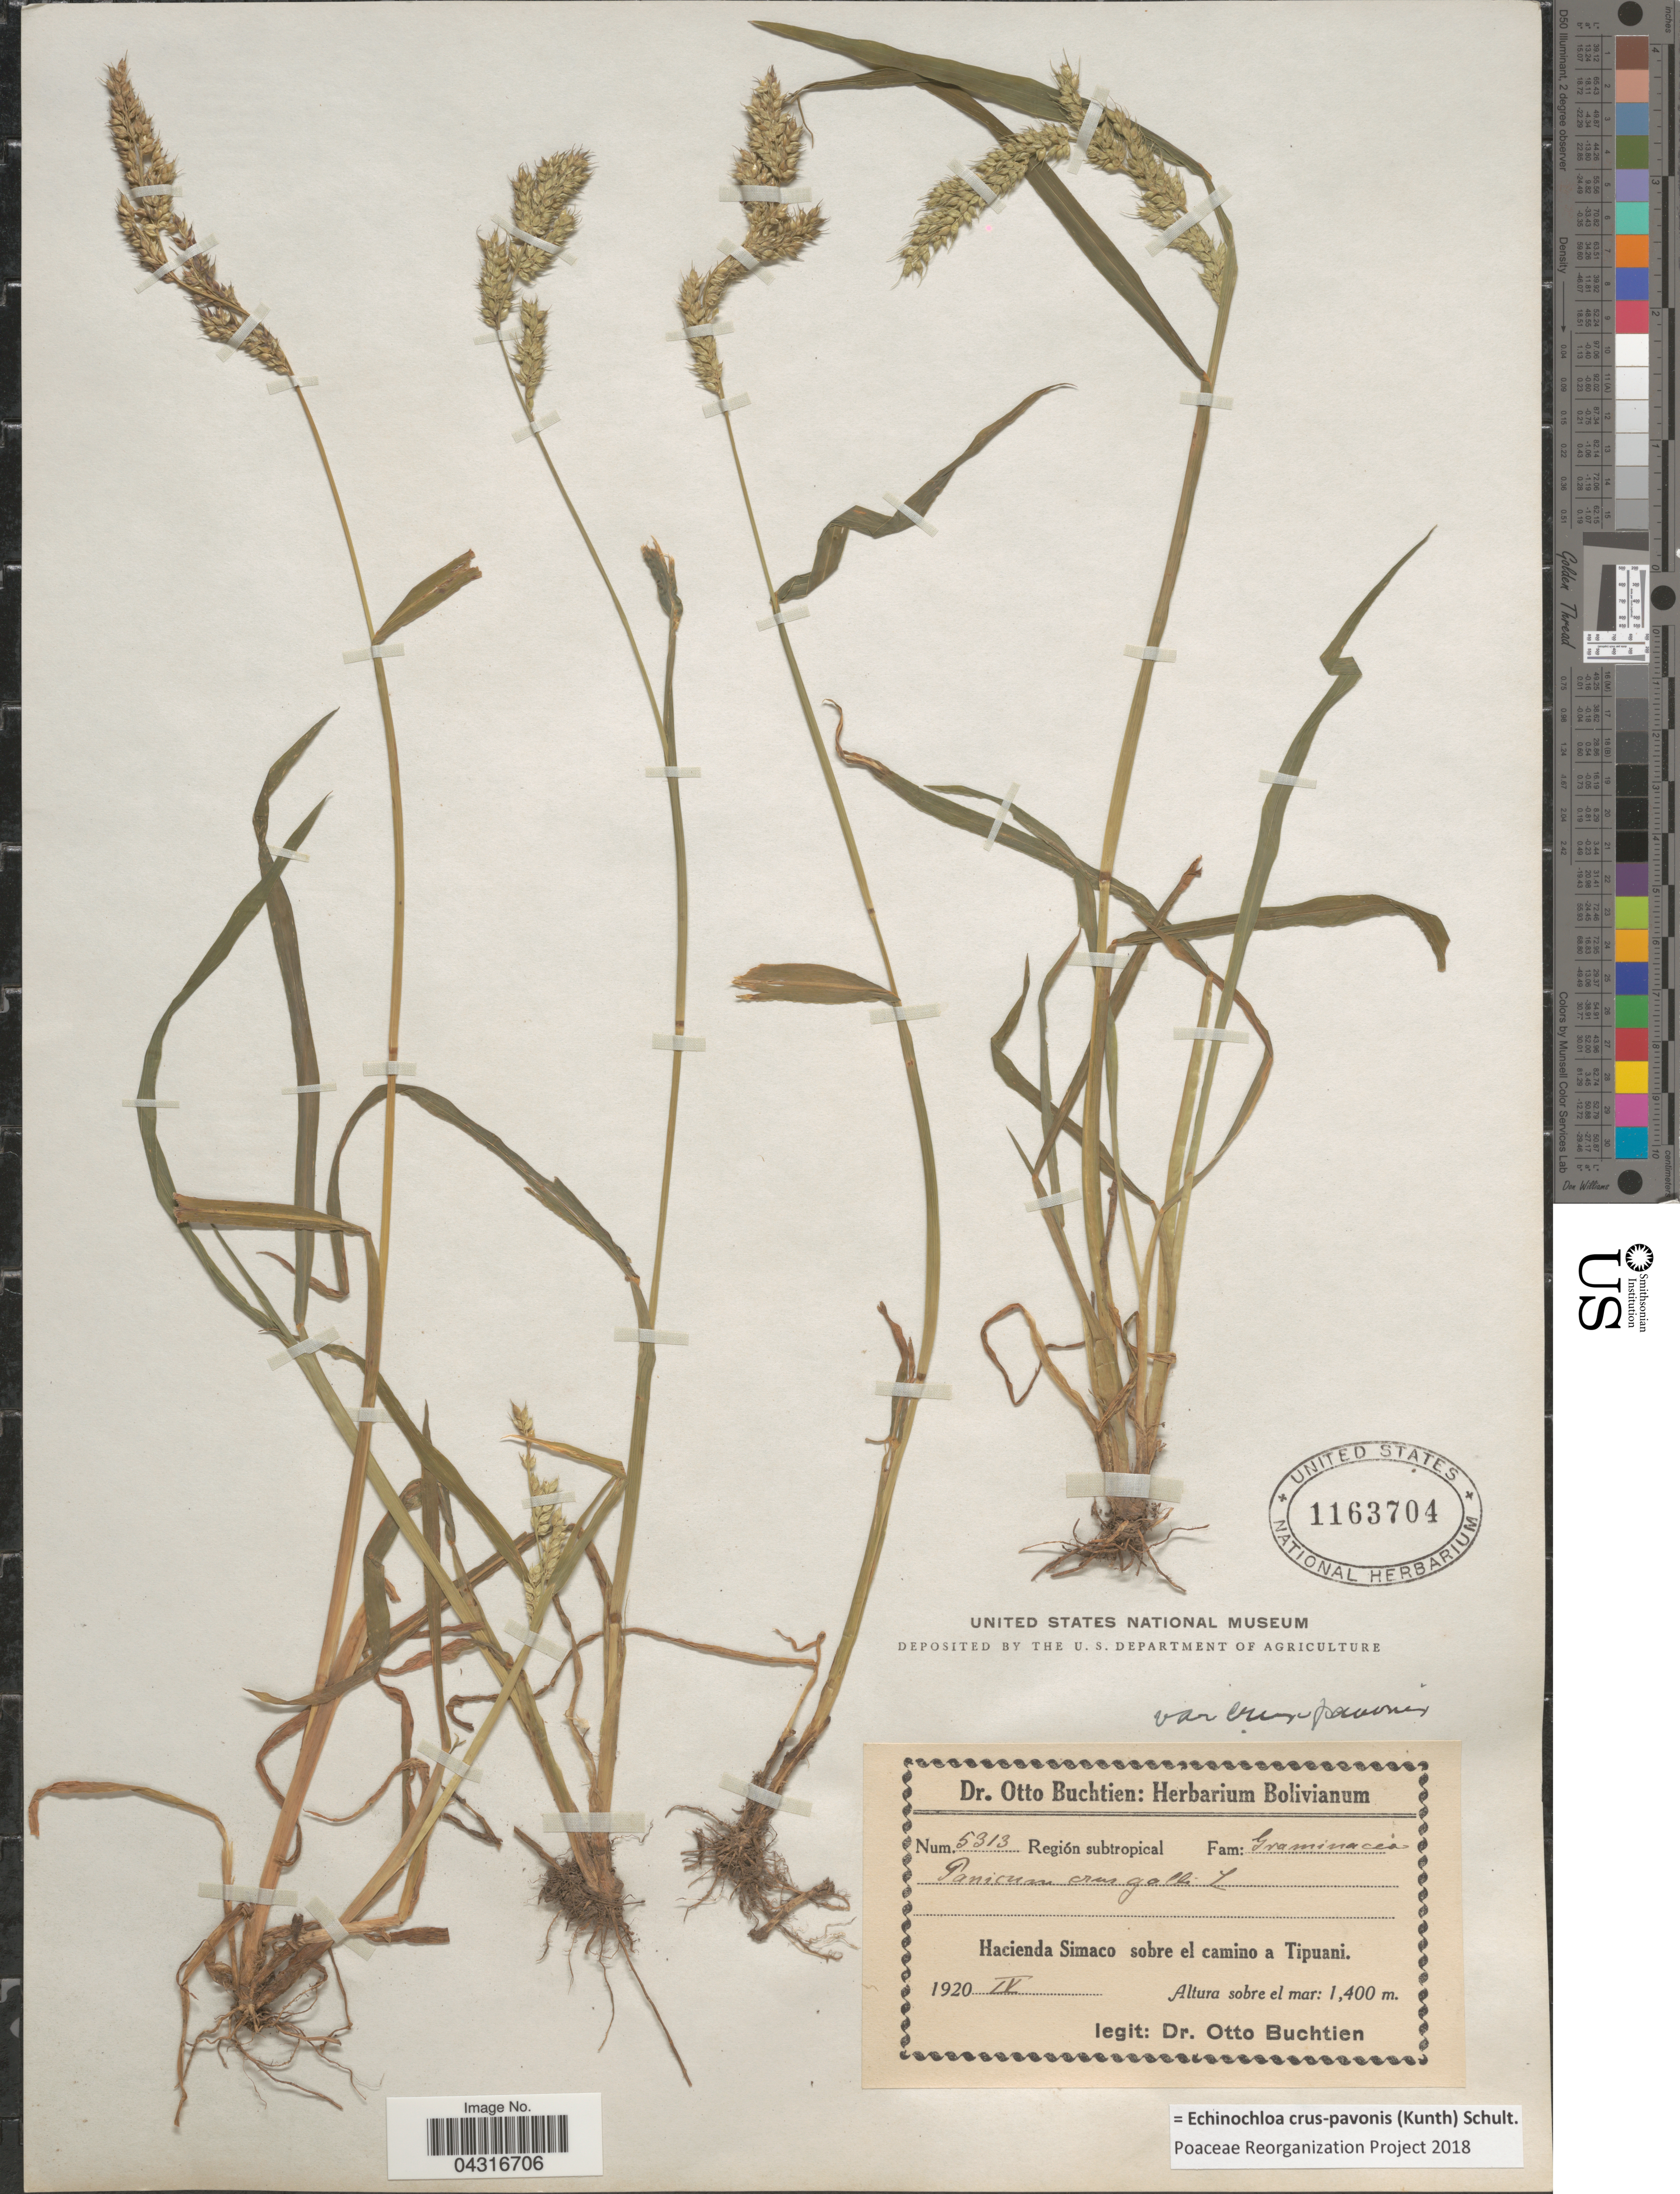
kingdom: Plantae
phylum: Tracheophyta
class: Liliopsida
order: Poales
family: Poaceae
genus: Echinochloa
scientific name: Echinochloa crus-pavonis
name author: (Kunth) Schult.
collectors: O. Buchtien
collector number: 5313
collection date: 1920-04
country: Bolivia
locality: Región subtropical. Hacienda Simaco sobre el camino a Tipuani.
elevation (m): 1400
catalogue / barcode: US 1163704